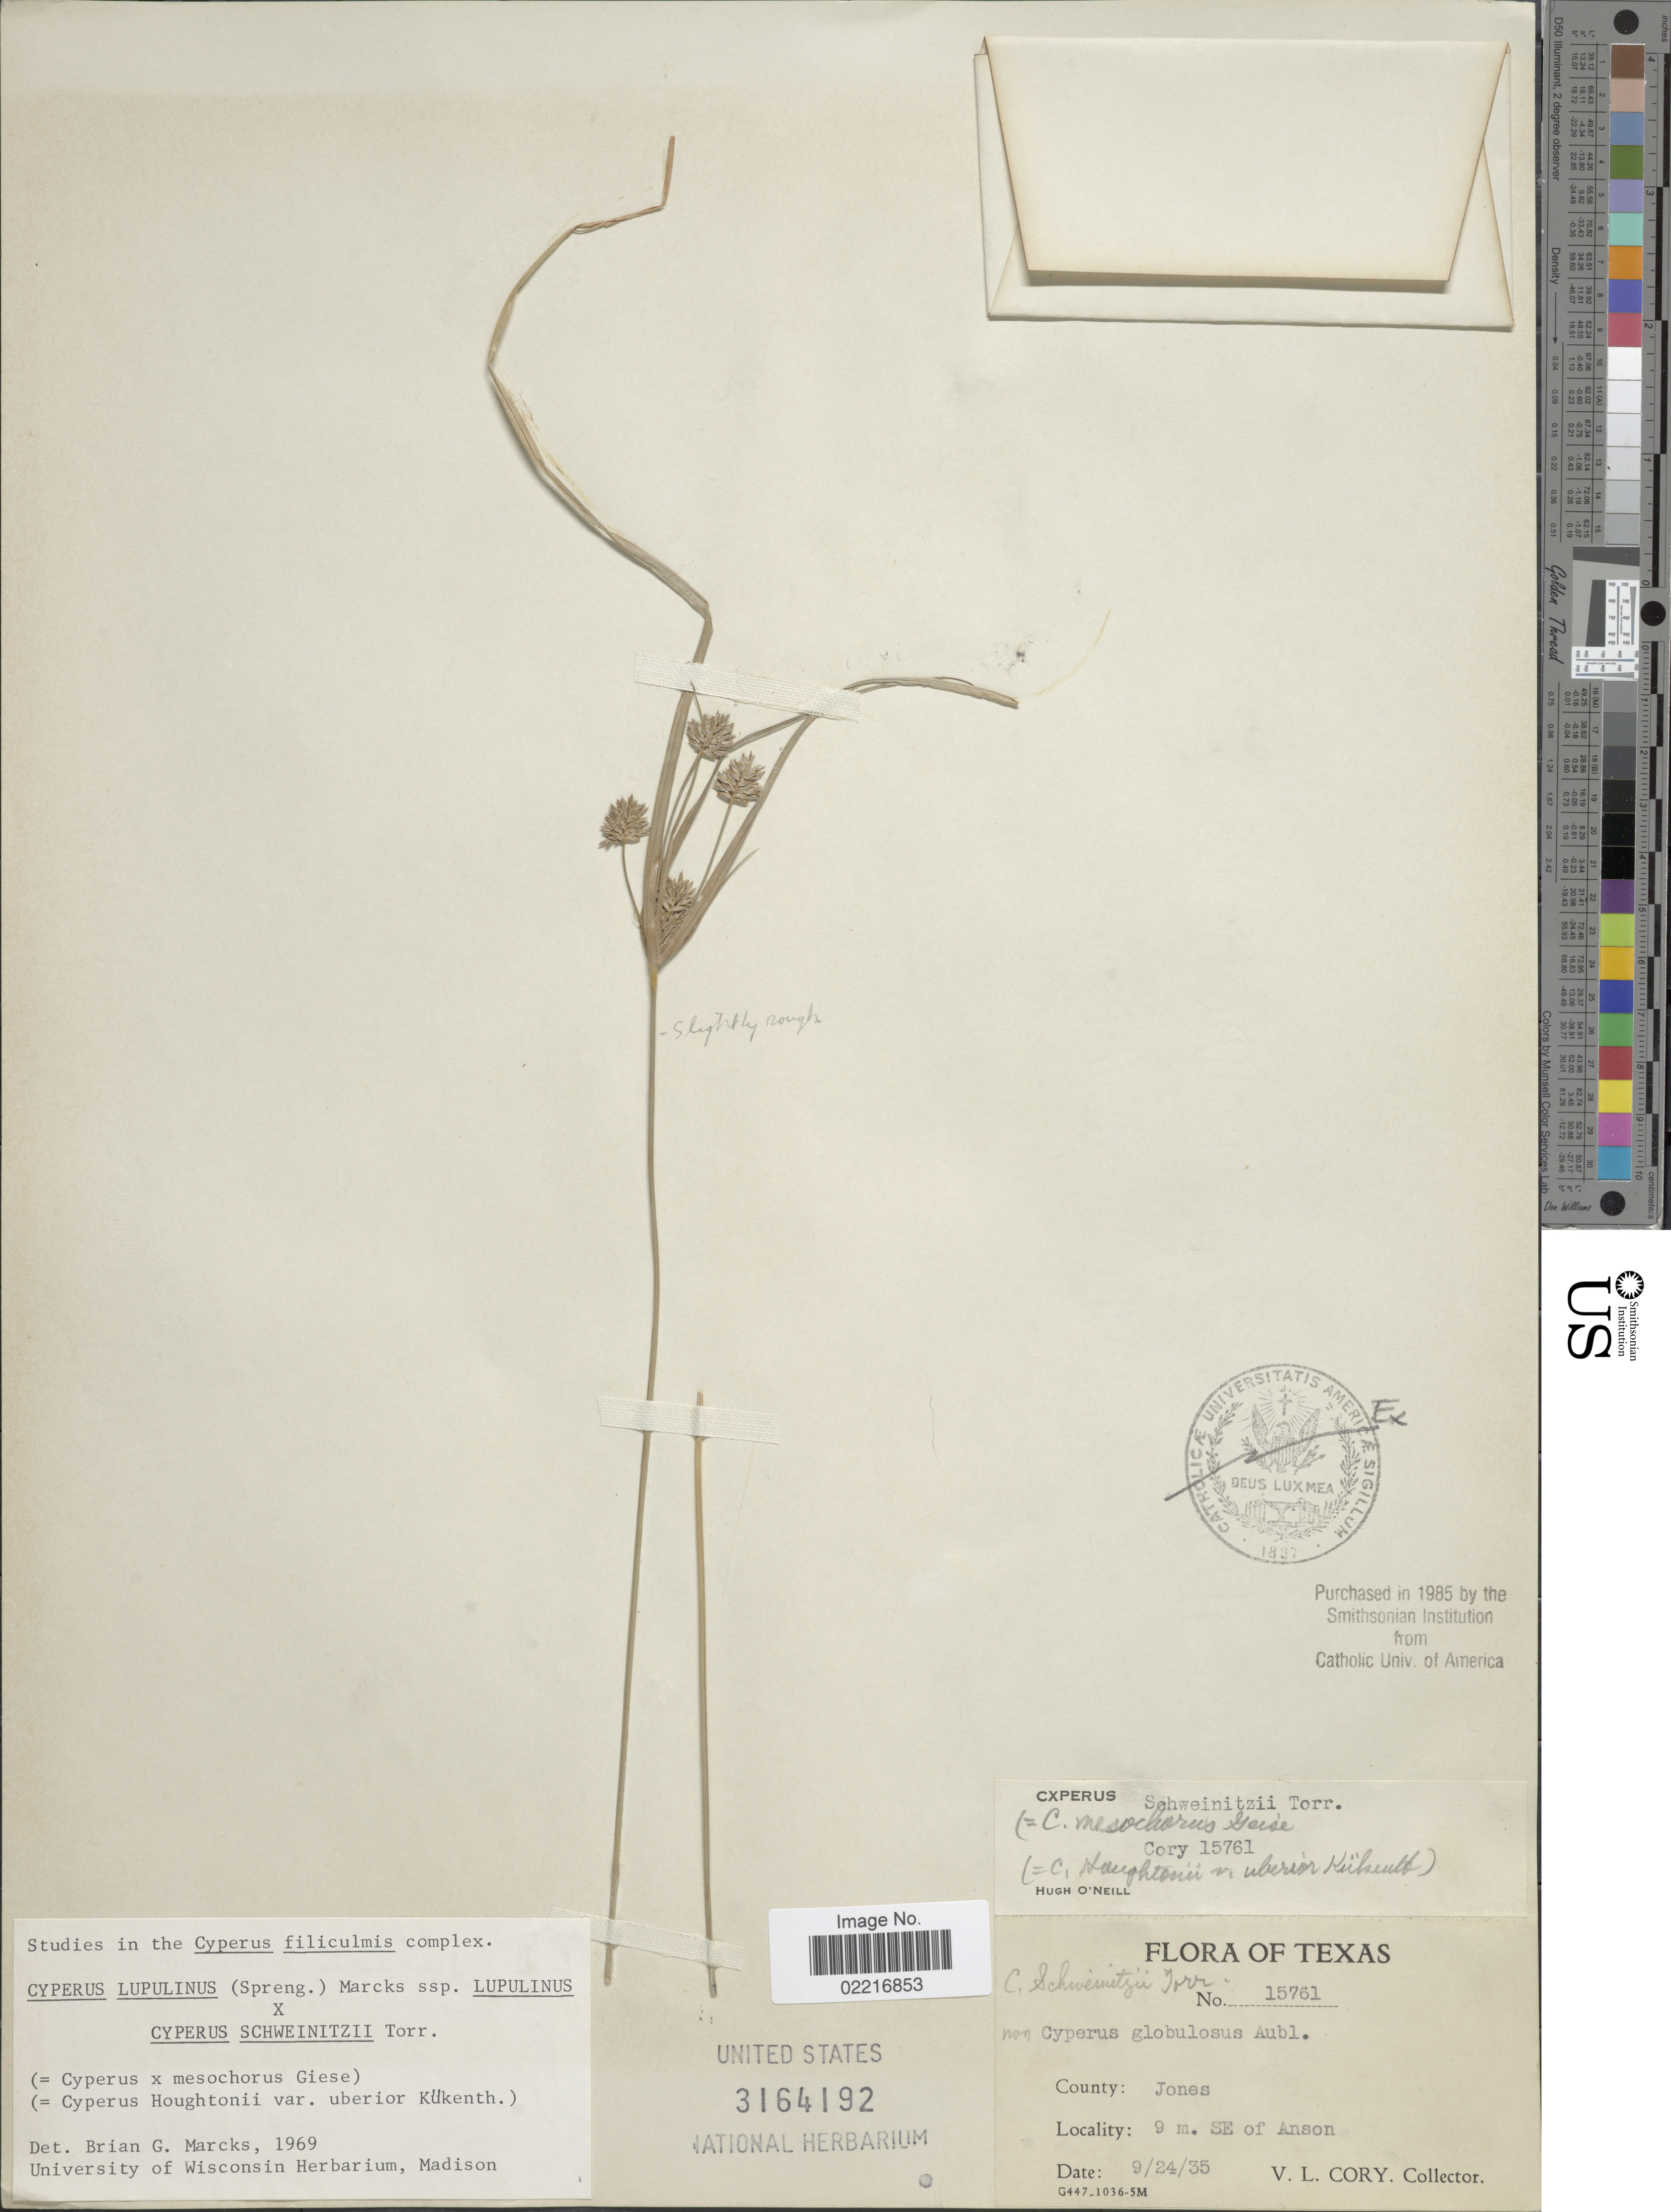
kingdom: Plantae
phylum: Tracheophyta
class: Liliopsida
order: Poales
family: Cyperaceae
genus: Cyperus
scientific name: Cyperus lupulinus subsp. lupulinus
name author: (Spreng.) Marcks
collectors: V. Cory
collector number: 15761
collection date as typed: Transcribed d/m/y: 24/9/35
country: United States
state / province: Texas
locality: County: Jones, 9 m. SE of Anson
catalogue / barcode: US 3164192